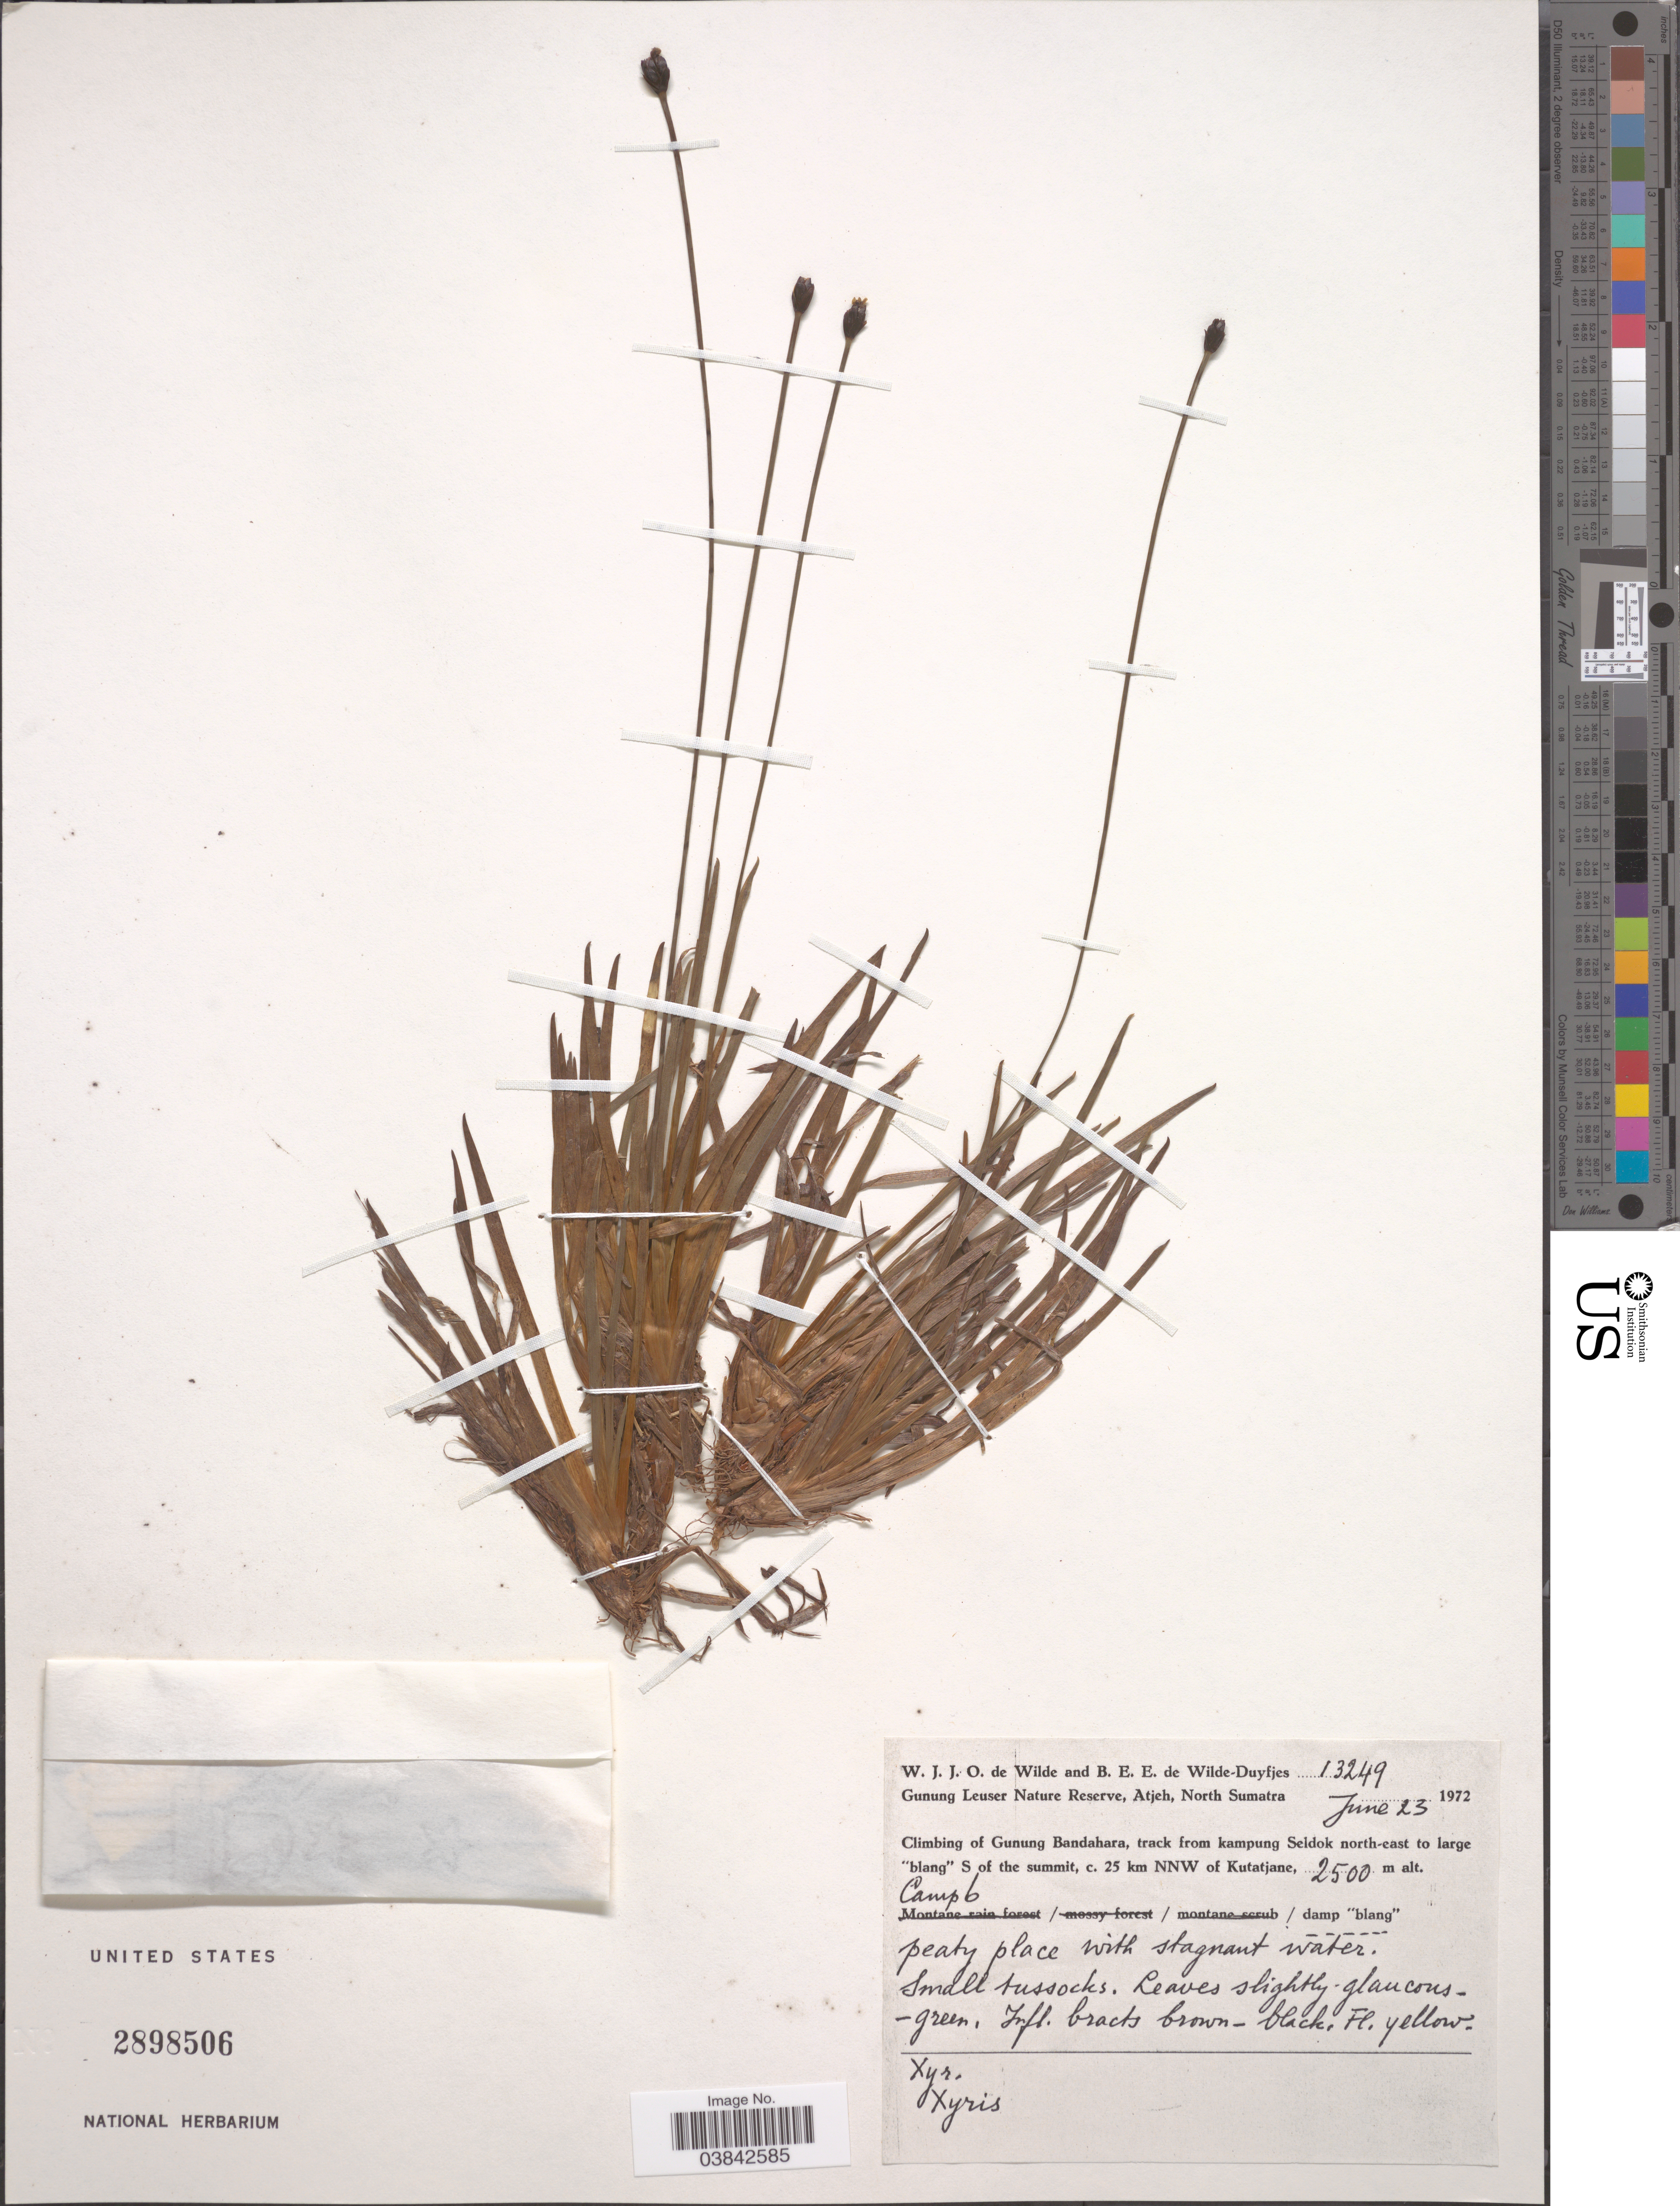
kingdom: Plantae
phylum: Tracheophyta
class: Liliopsida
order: Poales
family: Xyridaceae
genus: Xyris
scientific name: Xyris sp.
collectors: W. J. de Wilde & B. E. de Wilde-Duyfjes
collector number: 13249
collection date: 1972-06-23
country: Indonesia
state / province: Sumatra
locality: Gunung Leuser Nature Reserve, Atjeh, North Sumatra. Gunung Bandahara, track from kampung Seldok north-east to large "blang" S of summit, c. 25 km NNW of Kutatjane. Camp 6.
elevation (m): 2500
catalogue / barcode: US 2898506